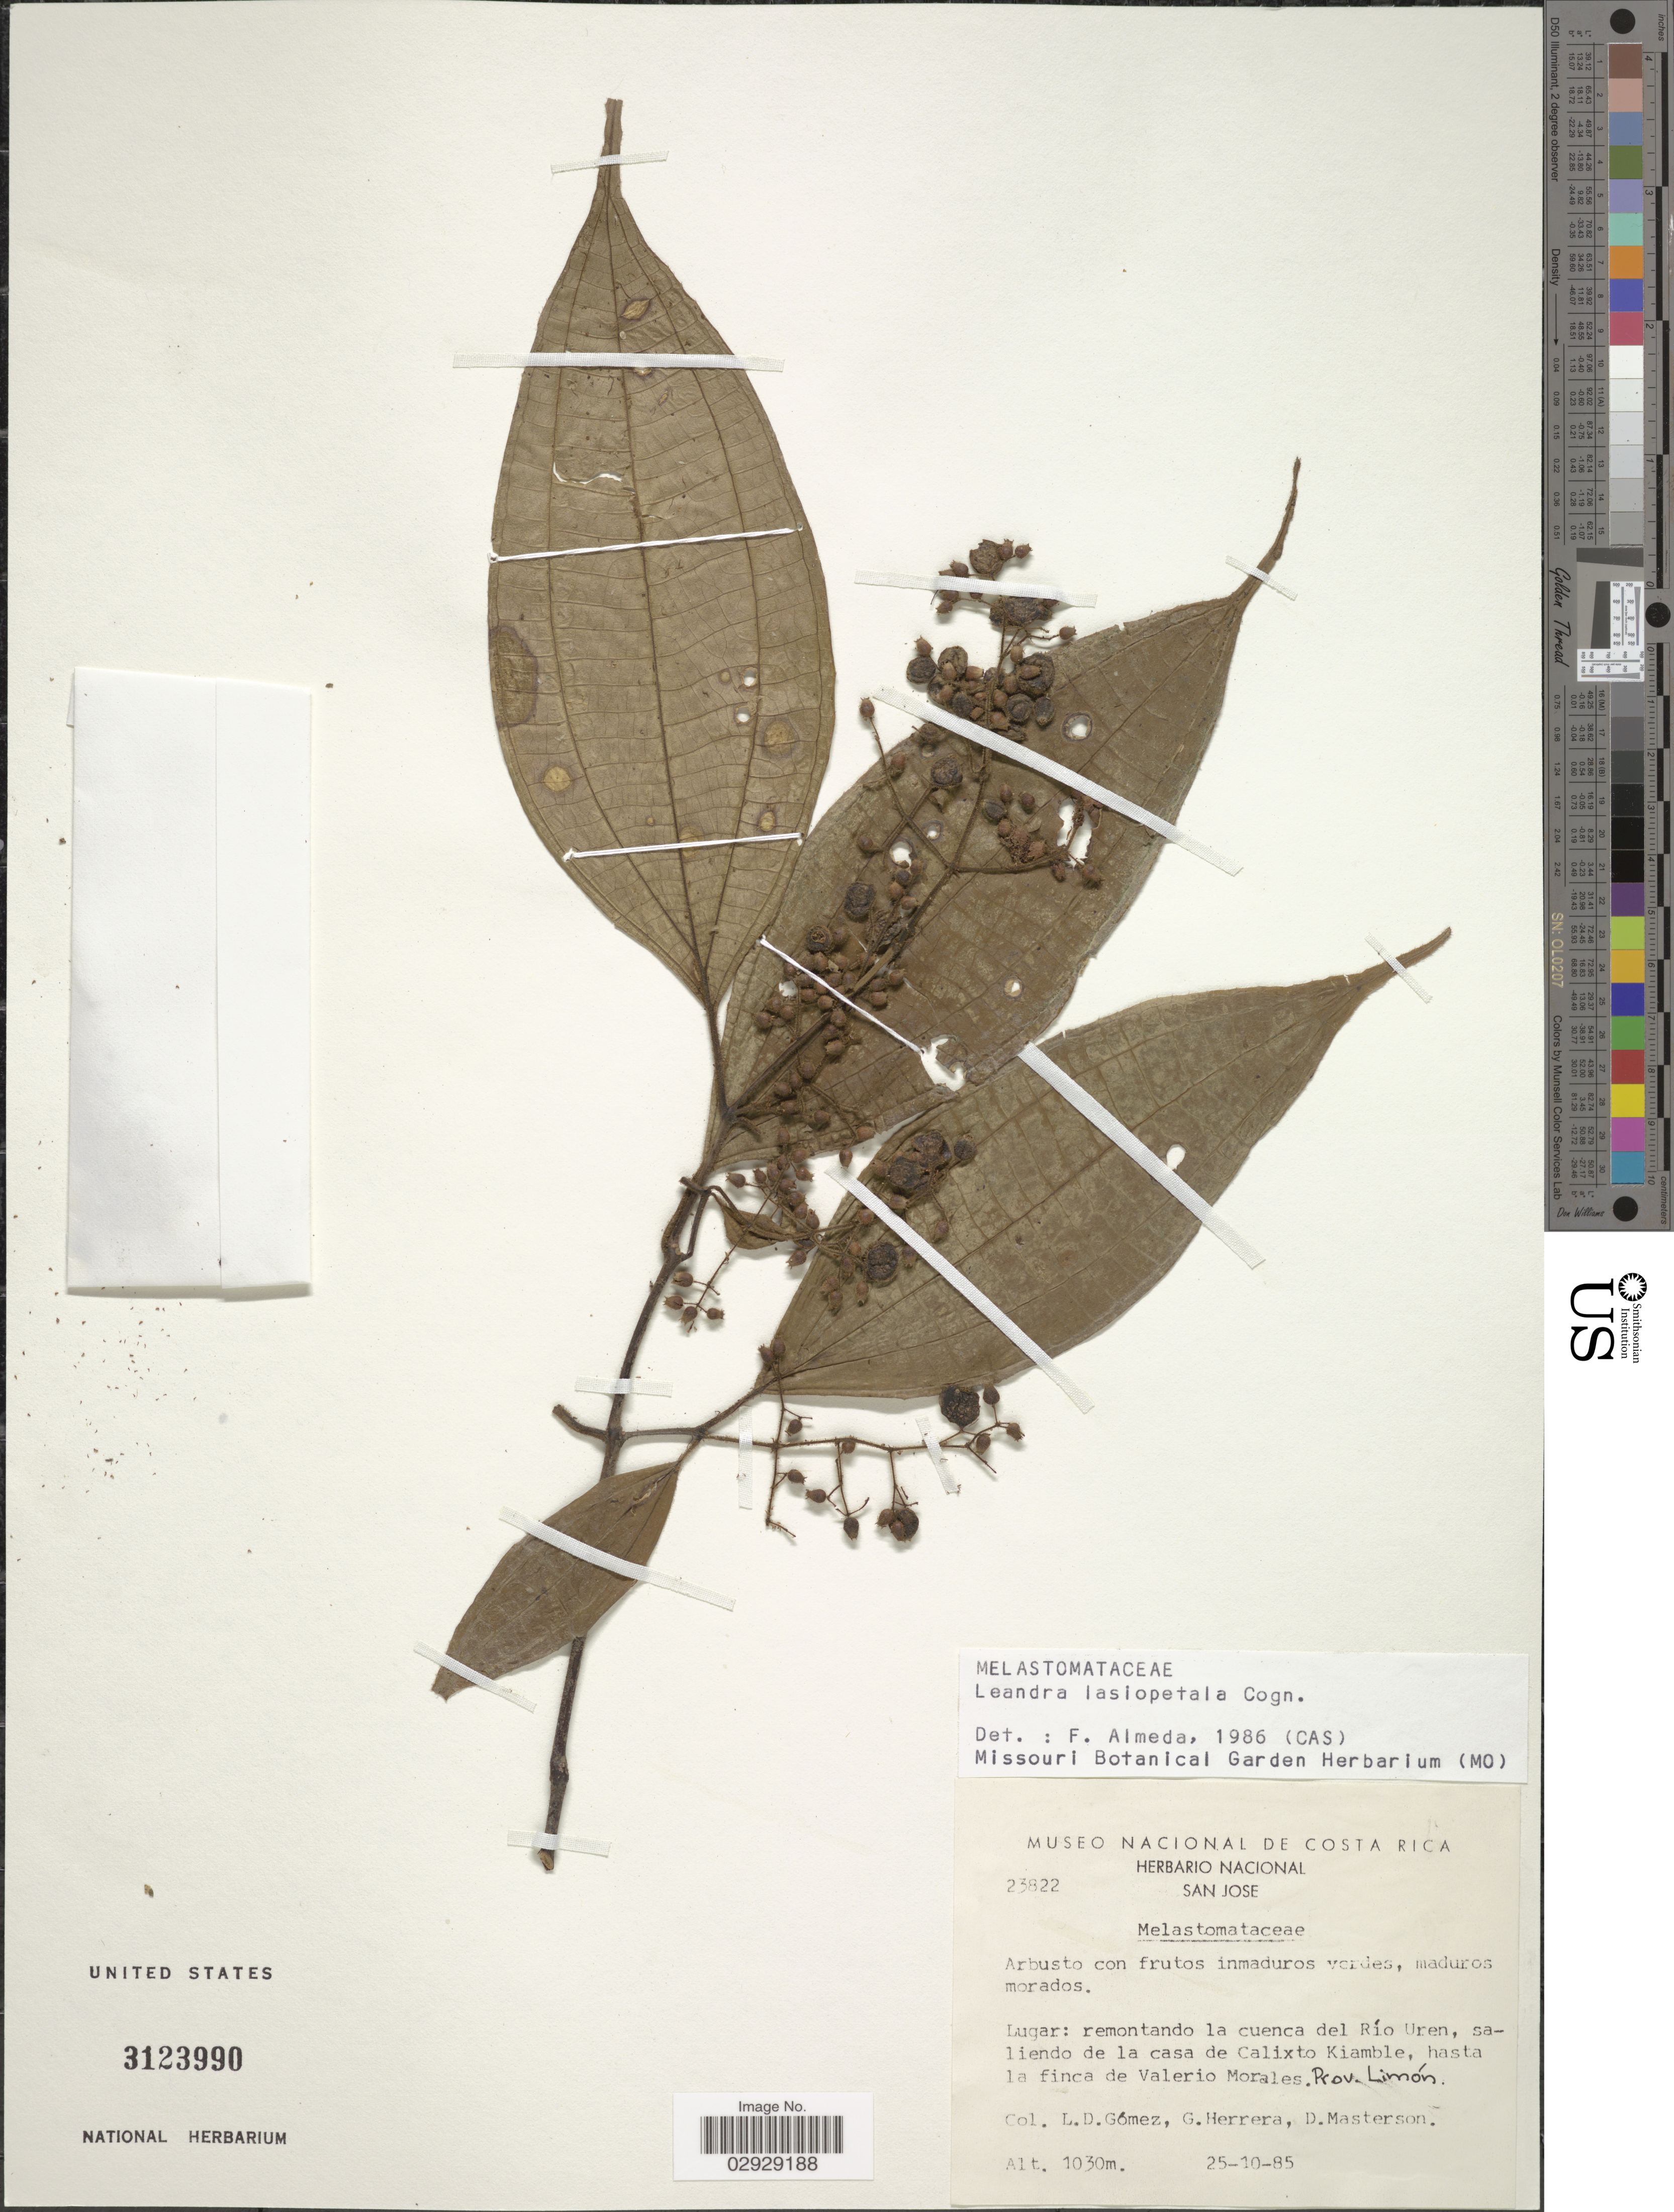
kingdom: Plantae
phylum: Tracheophyta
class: Magnoliopsida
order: Myrtales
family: Melastomataceae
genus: Leandra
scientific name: Leandra lasiopetala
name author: Cogn.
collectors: L. D. Gómez, G. Herrera & D. Masterson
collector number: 23822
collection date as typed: Transcribed d/m/y: 25/10/85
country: Costa Rica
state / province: Limón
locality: Remontando la cuenca del Río Uren, saliendo de la casa de Calixto Kiamble, hasta la finca de Valerio Morales.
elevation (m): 1030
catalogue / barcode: US 3123990